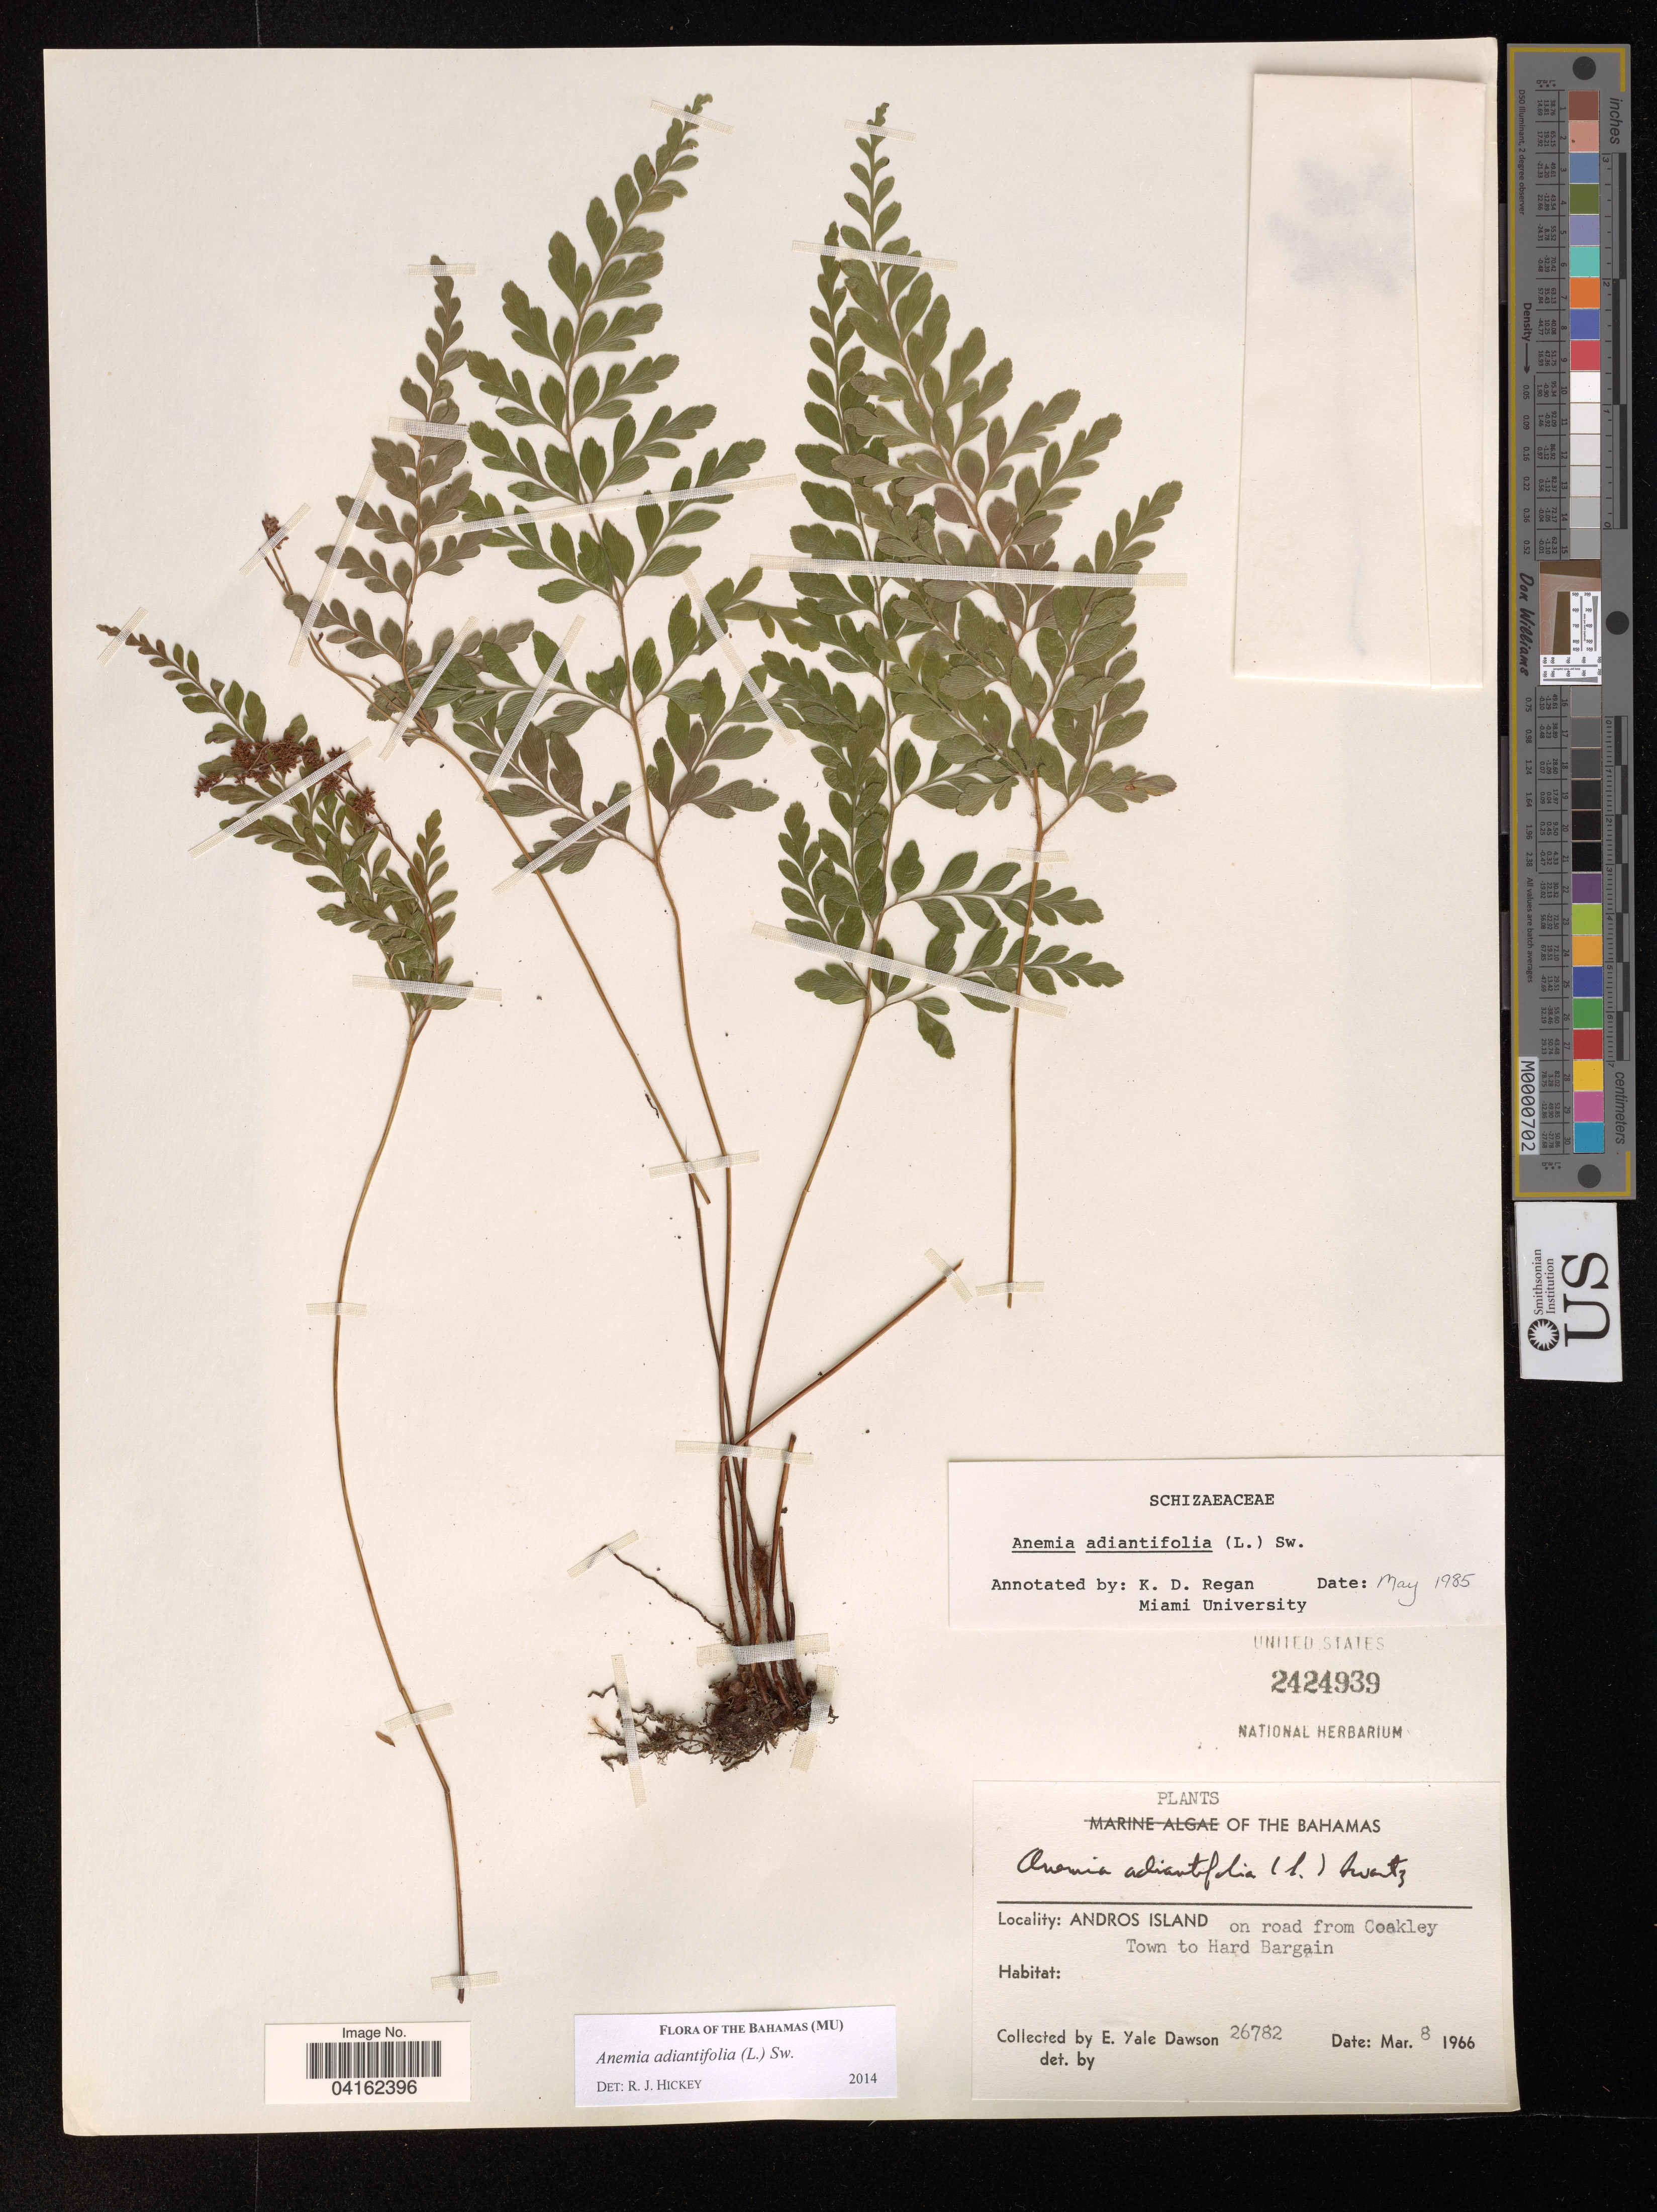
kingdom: Plantae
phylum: Tracheophyta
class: Polypodiopsida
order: Schizaeales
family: Anemiaceae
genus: Anemia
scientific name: Anemia adiantifolia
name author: (L.) Sw.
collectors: E. Y. Dawson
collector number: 26782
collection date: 1966-03-08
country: Bahamas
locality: Andros Island on road from Coakley Town to Hard Bargain.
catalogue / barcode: US 2424939